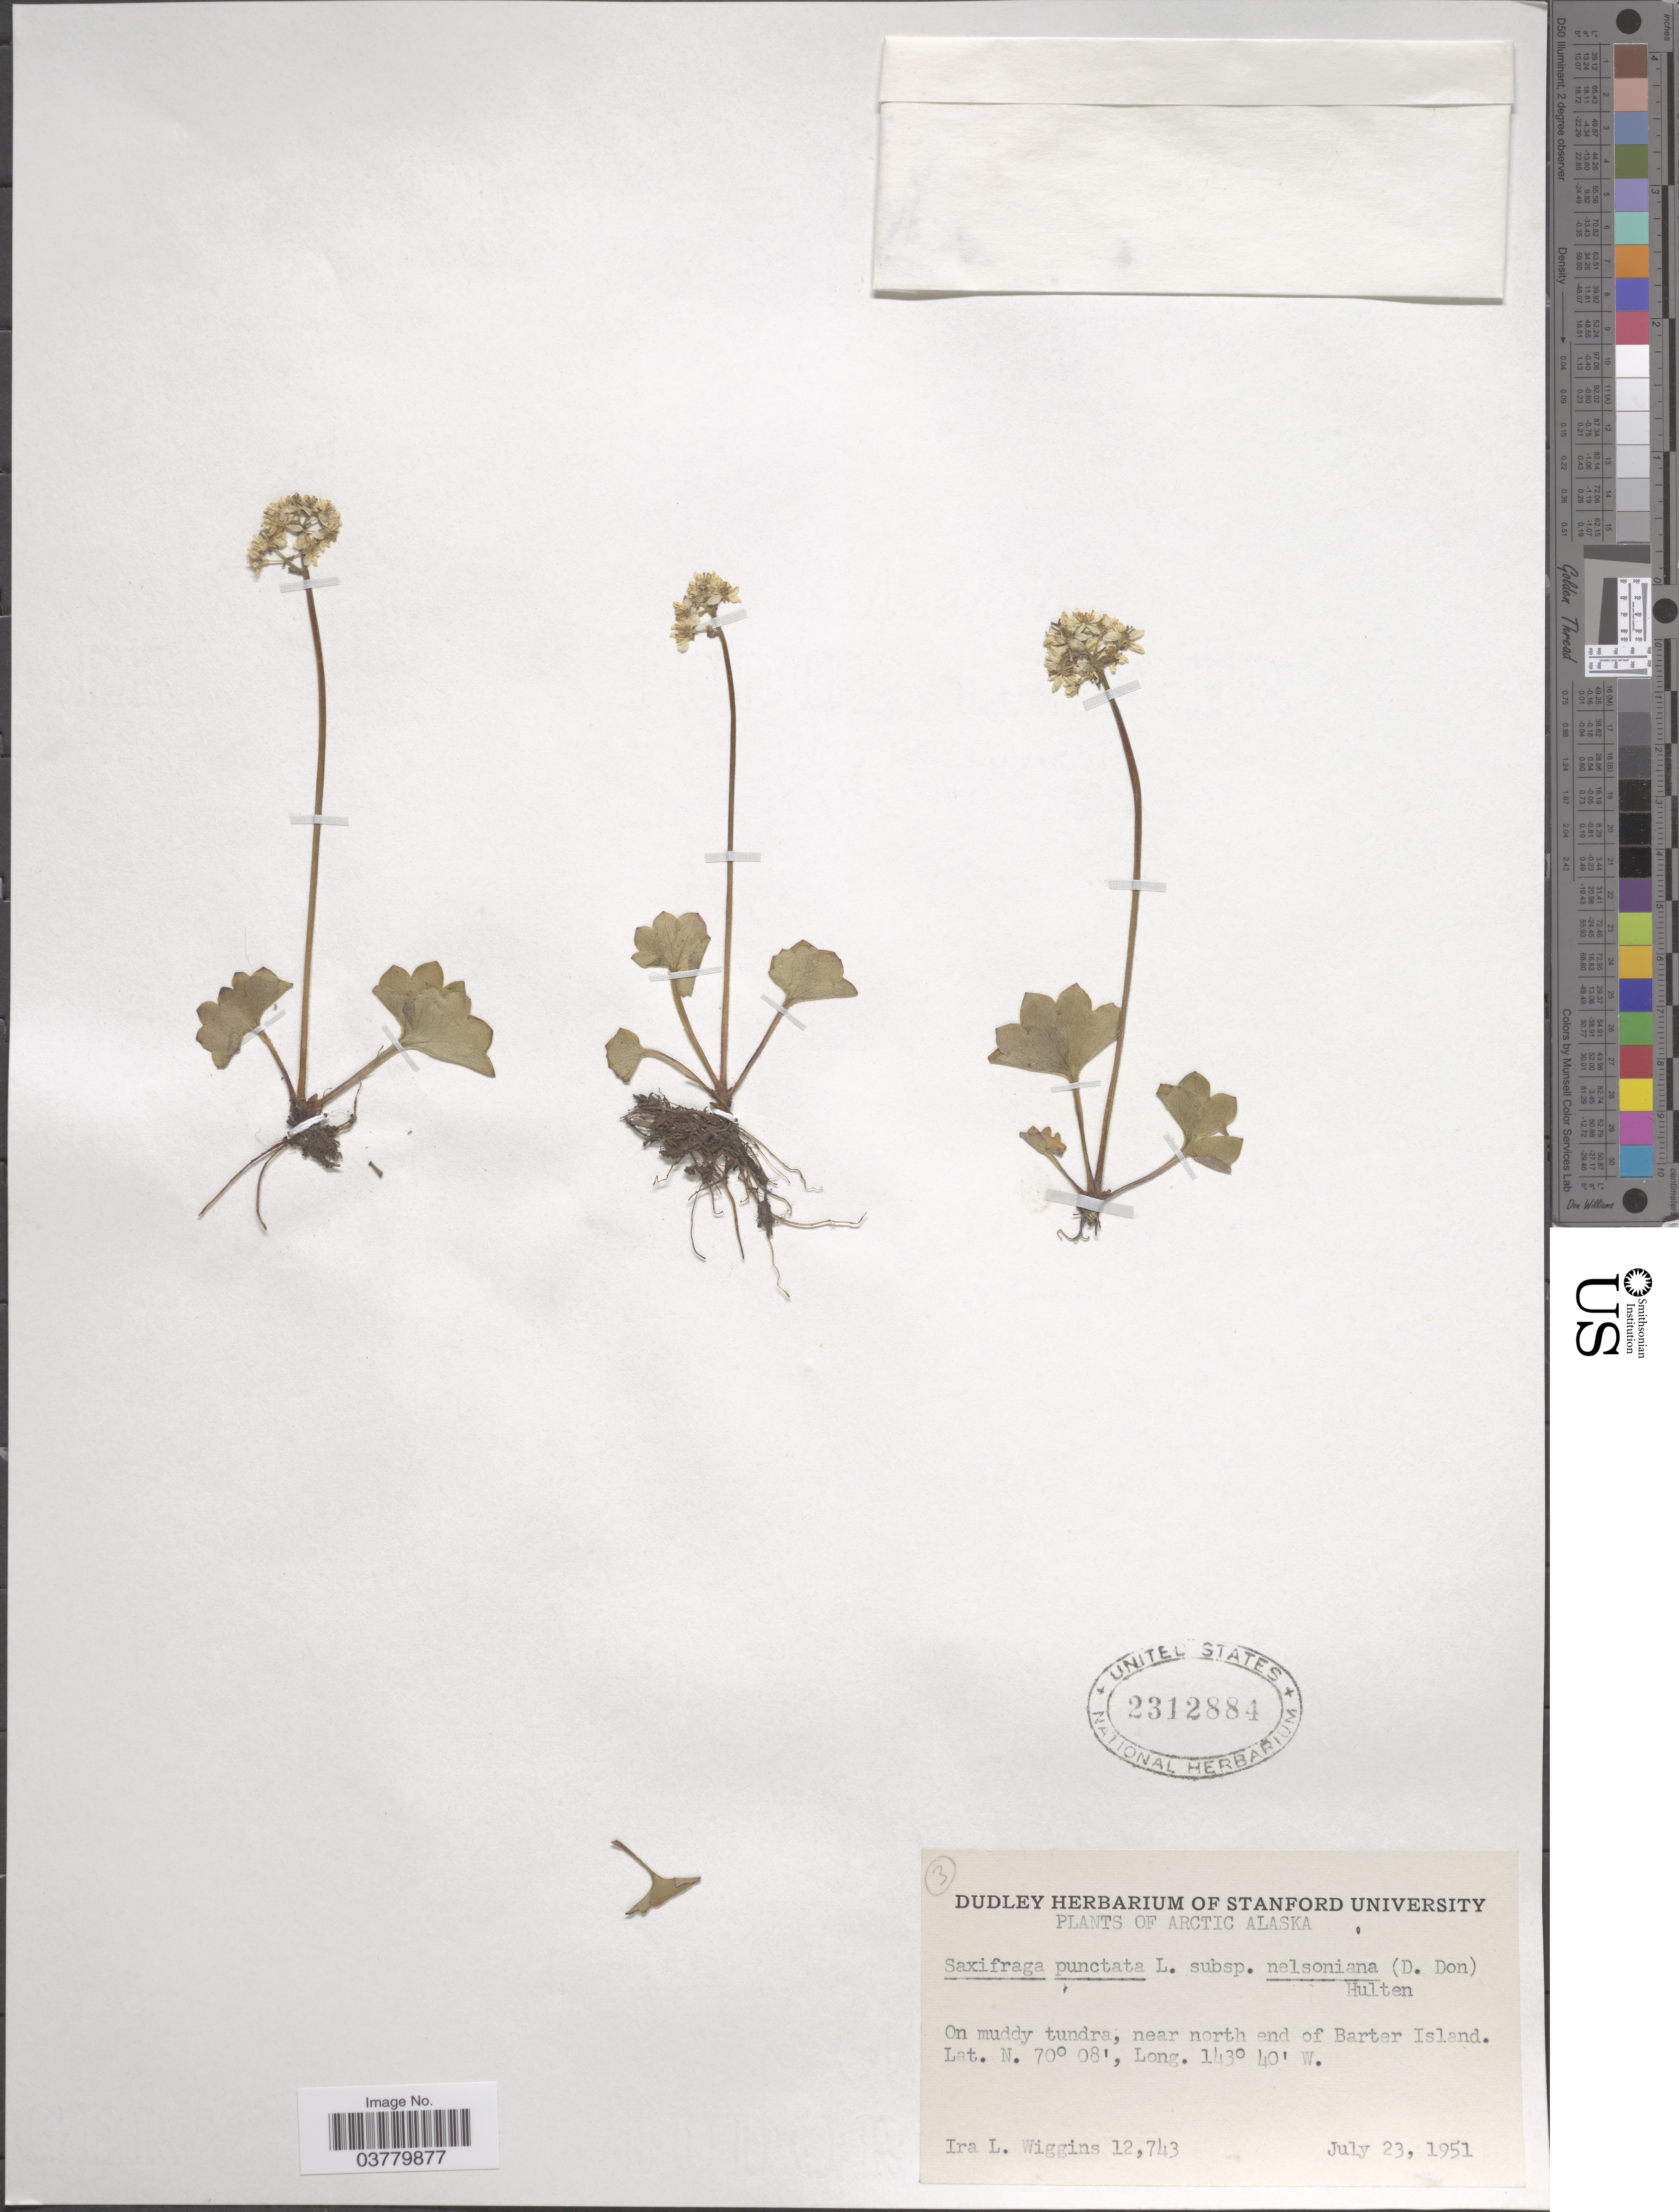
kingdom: Plantae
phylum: Tracheophyta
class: Magnoliopsida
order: Saxifragales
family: Saxifragaceae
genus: Micranthes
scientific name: Micranthes nelsoniana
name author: (D. Don) Small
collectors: I. L. Wiggins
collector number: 12743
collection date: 1951-07-23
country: United States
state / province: Alaska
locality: Arctic Alaska. On muddy tundra, near north end of Barter Island.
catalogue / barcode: US 2312884